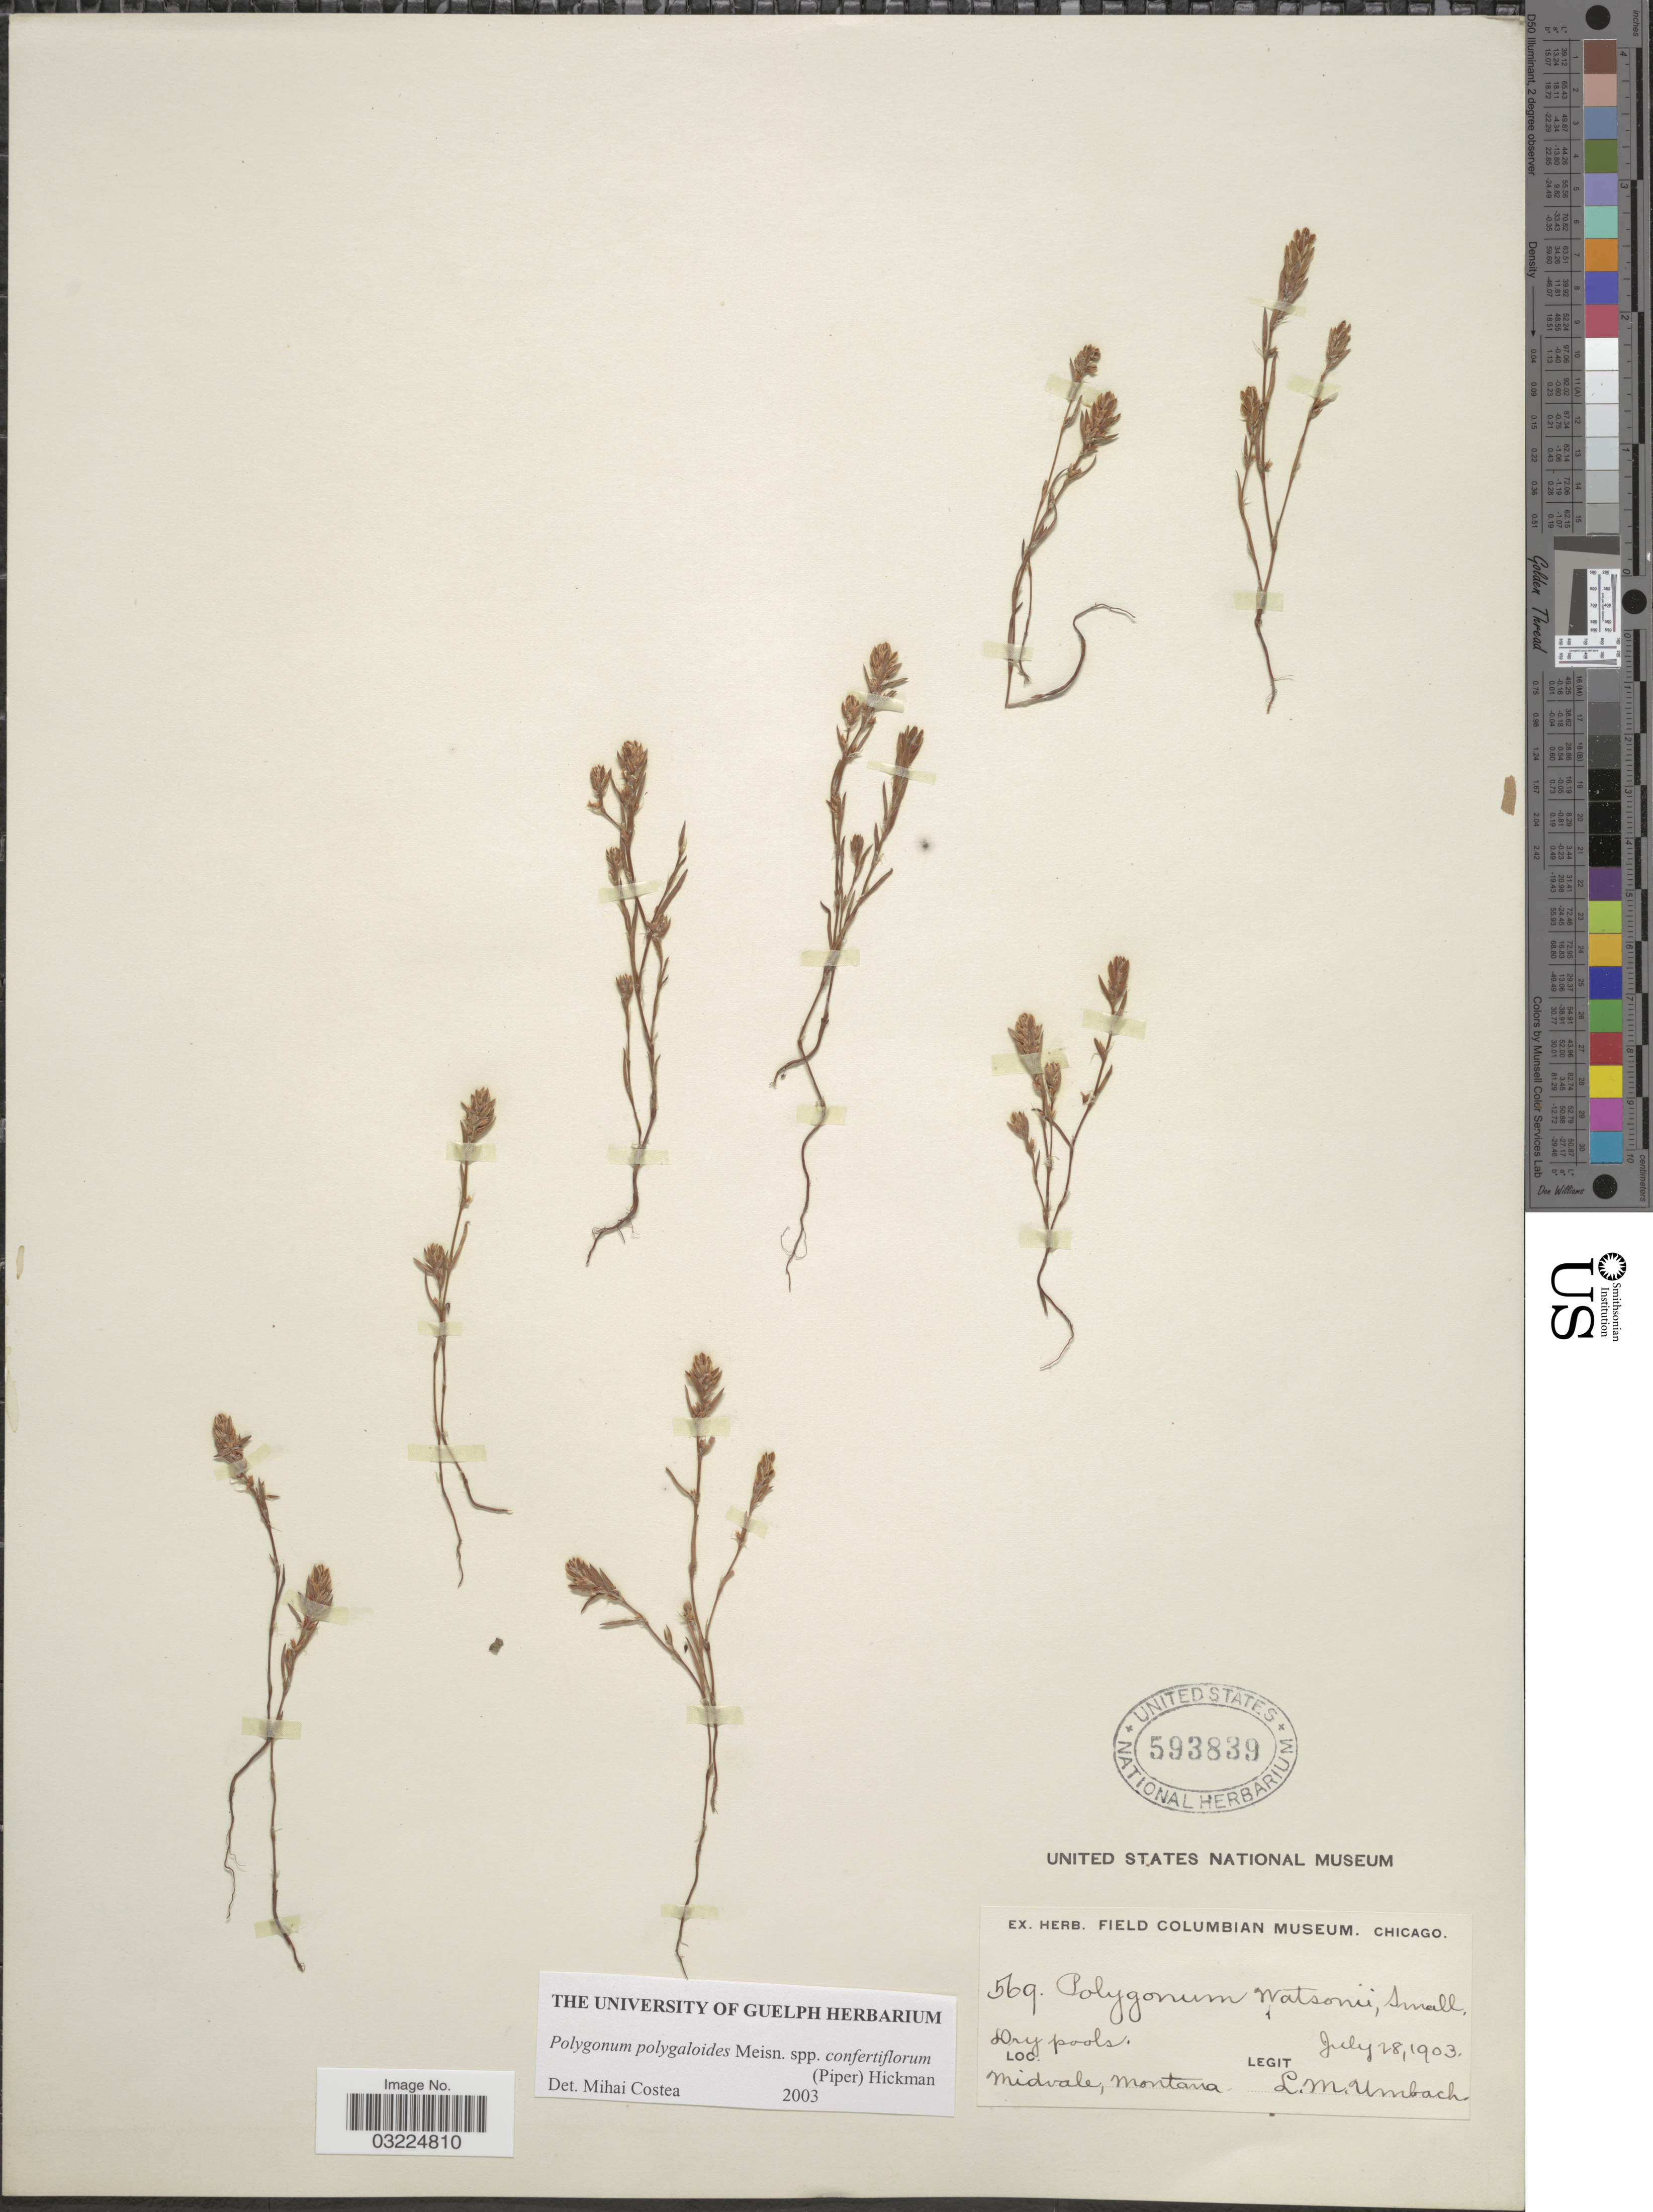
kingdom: Plantae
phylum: Tracheophyta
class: Magnoliopsida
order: Caryophyllales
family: Polygonaceae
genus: Polygonum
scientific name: Polygonum polygaloides subsp. confertiflorum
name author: (Nutt. ex Piper) Hickman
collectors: L. M. Umbach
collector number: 569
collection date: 1903-07-28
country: United States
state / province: Montana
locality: Midvale.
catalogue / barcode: US 593839